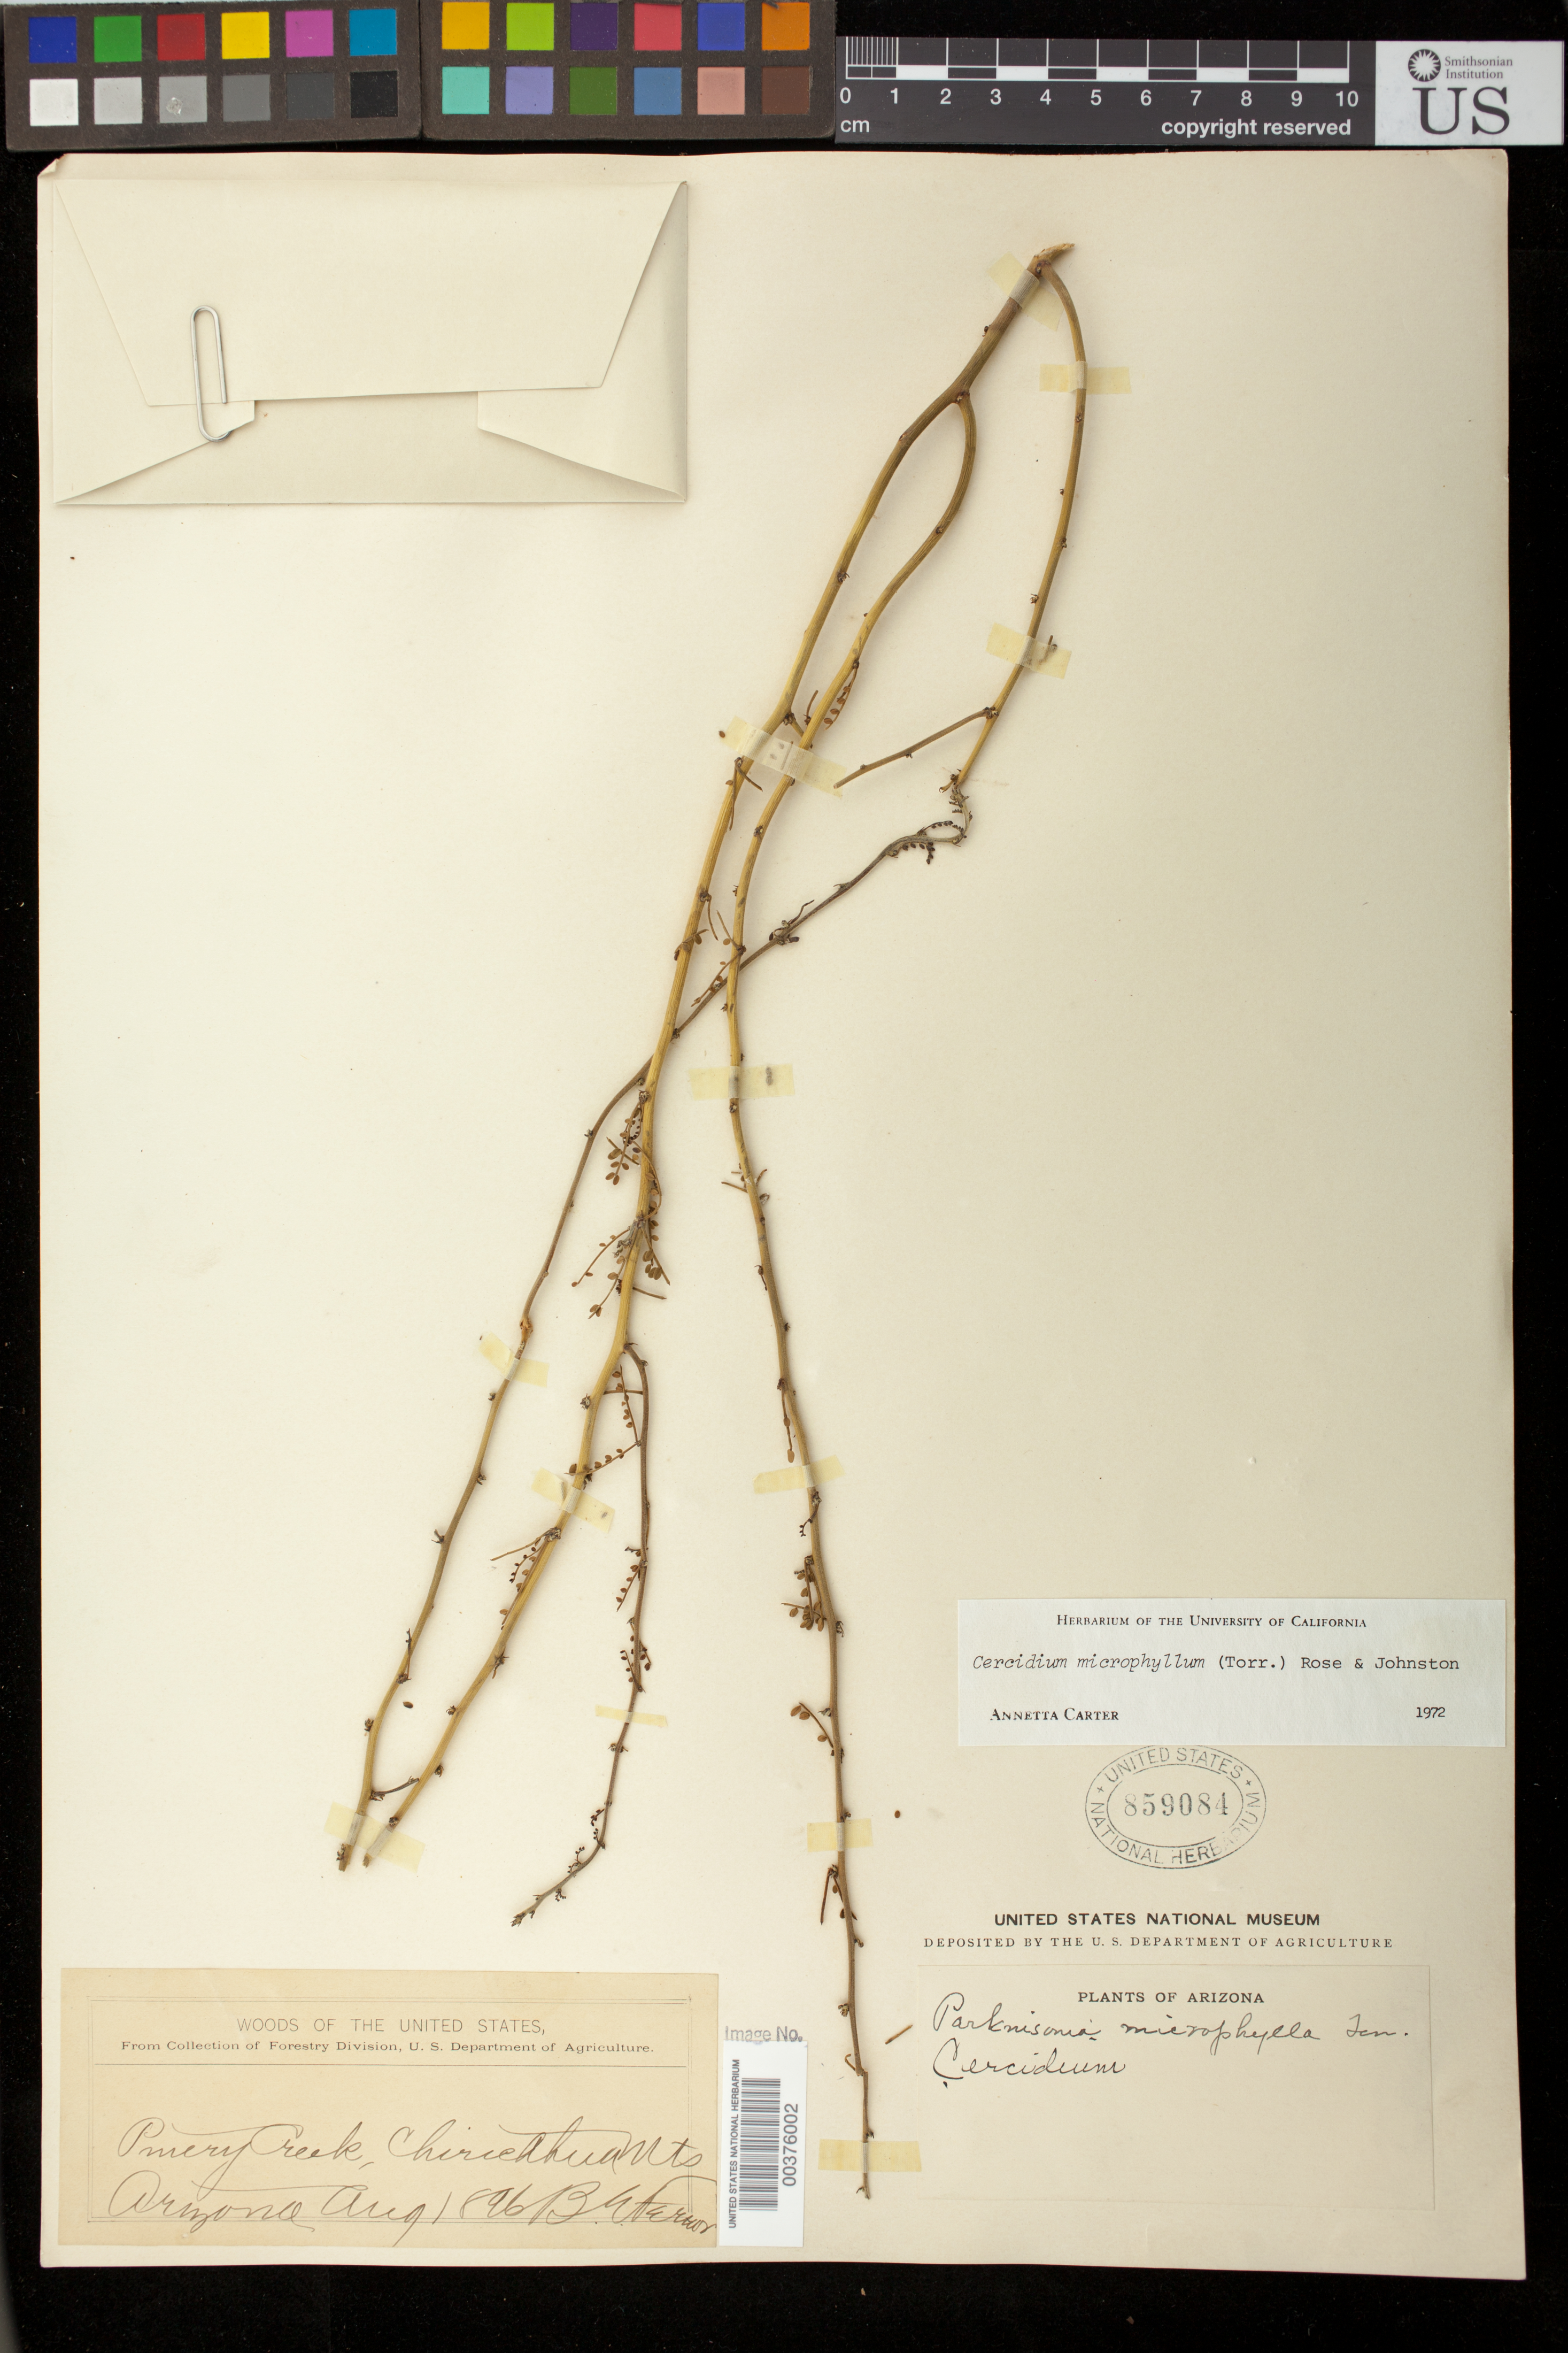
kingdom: Plantae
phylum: Tracheophyta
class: Magnoliopsida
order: Fabales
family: Fabaceae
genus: Parkinsonia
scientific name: Parkinsonia microphylla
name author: Torr.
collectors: B. Fernow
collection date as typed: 01 Aug 1896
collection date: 1896-08-01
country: United States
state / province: Arizona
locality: Pinery Creek, Chiricahua Mts.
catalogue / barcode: US 859084